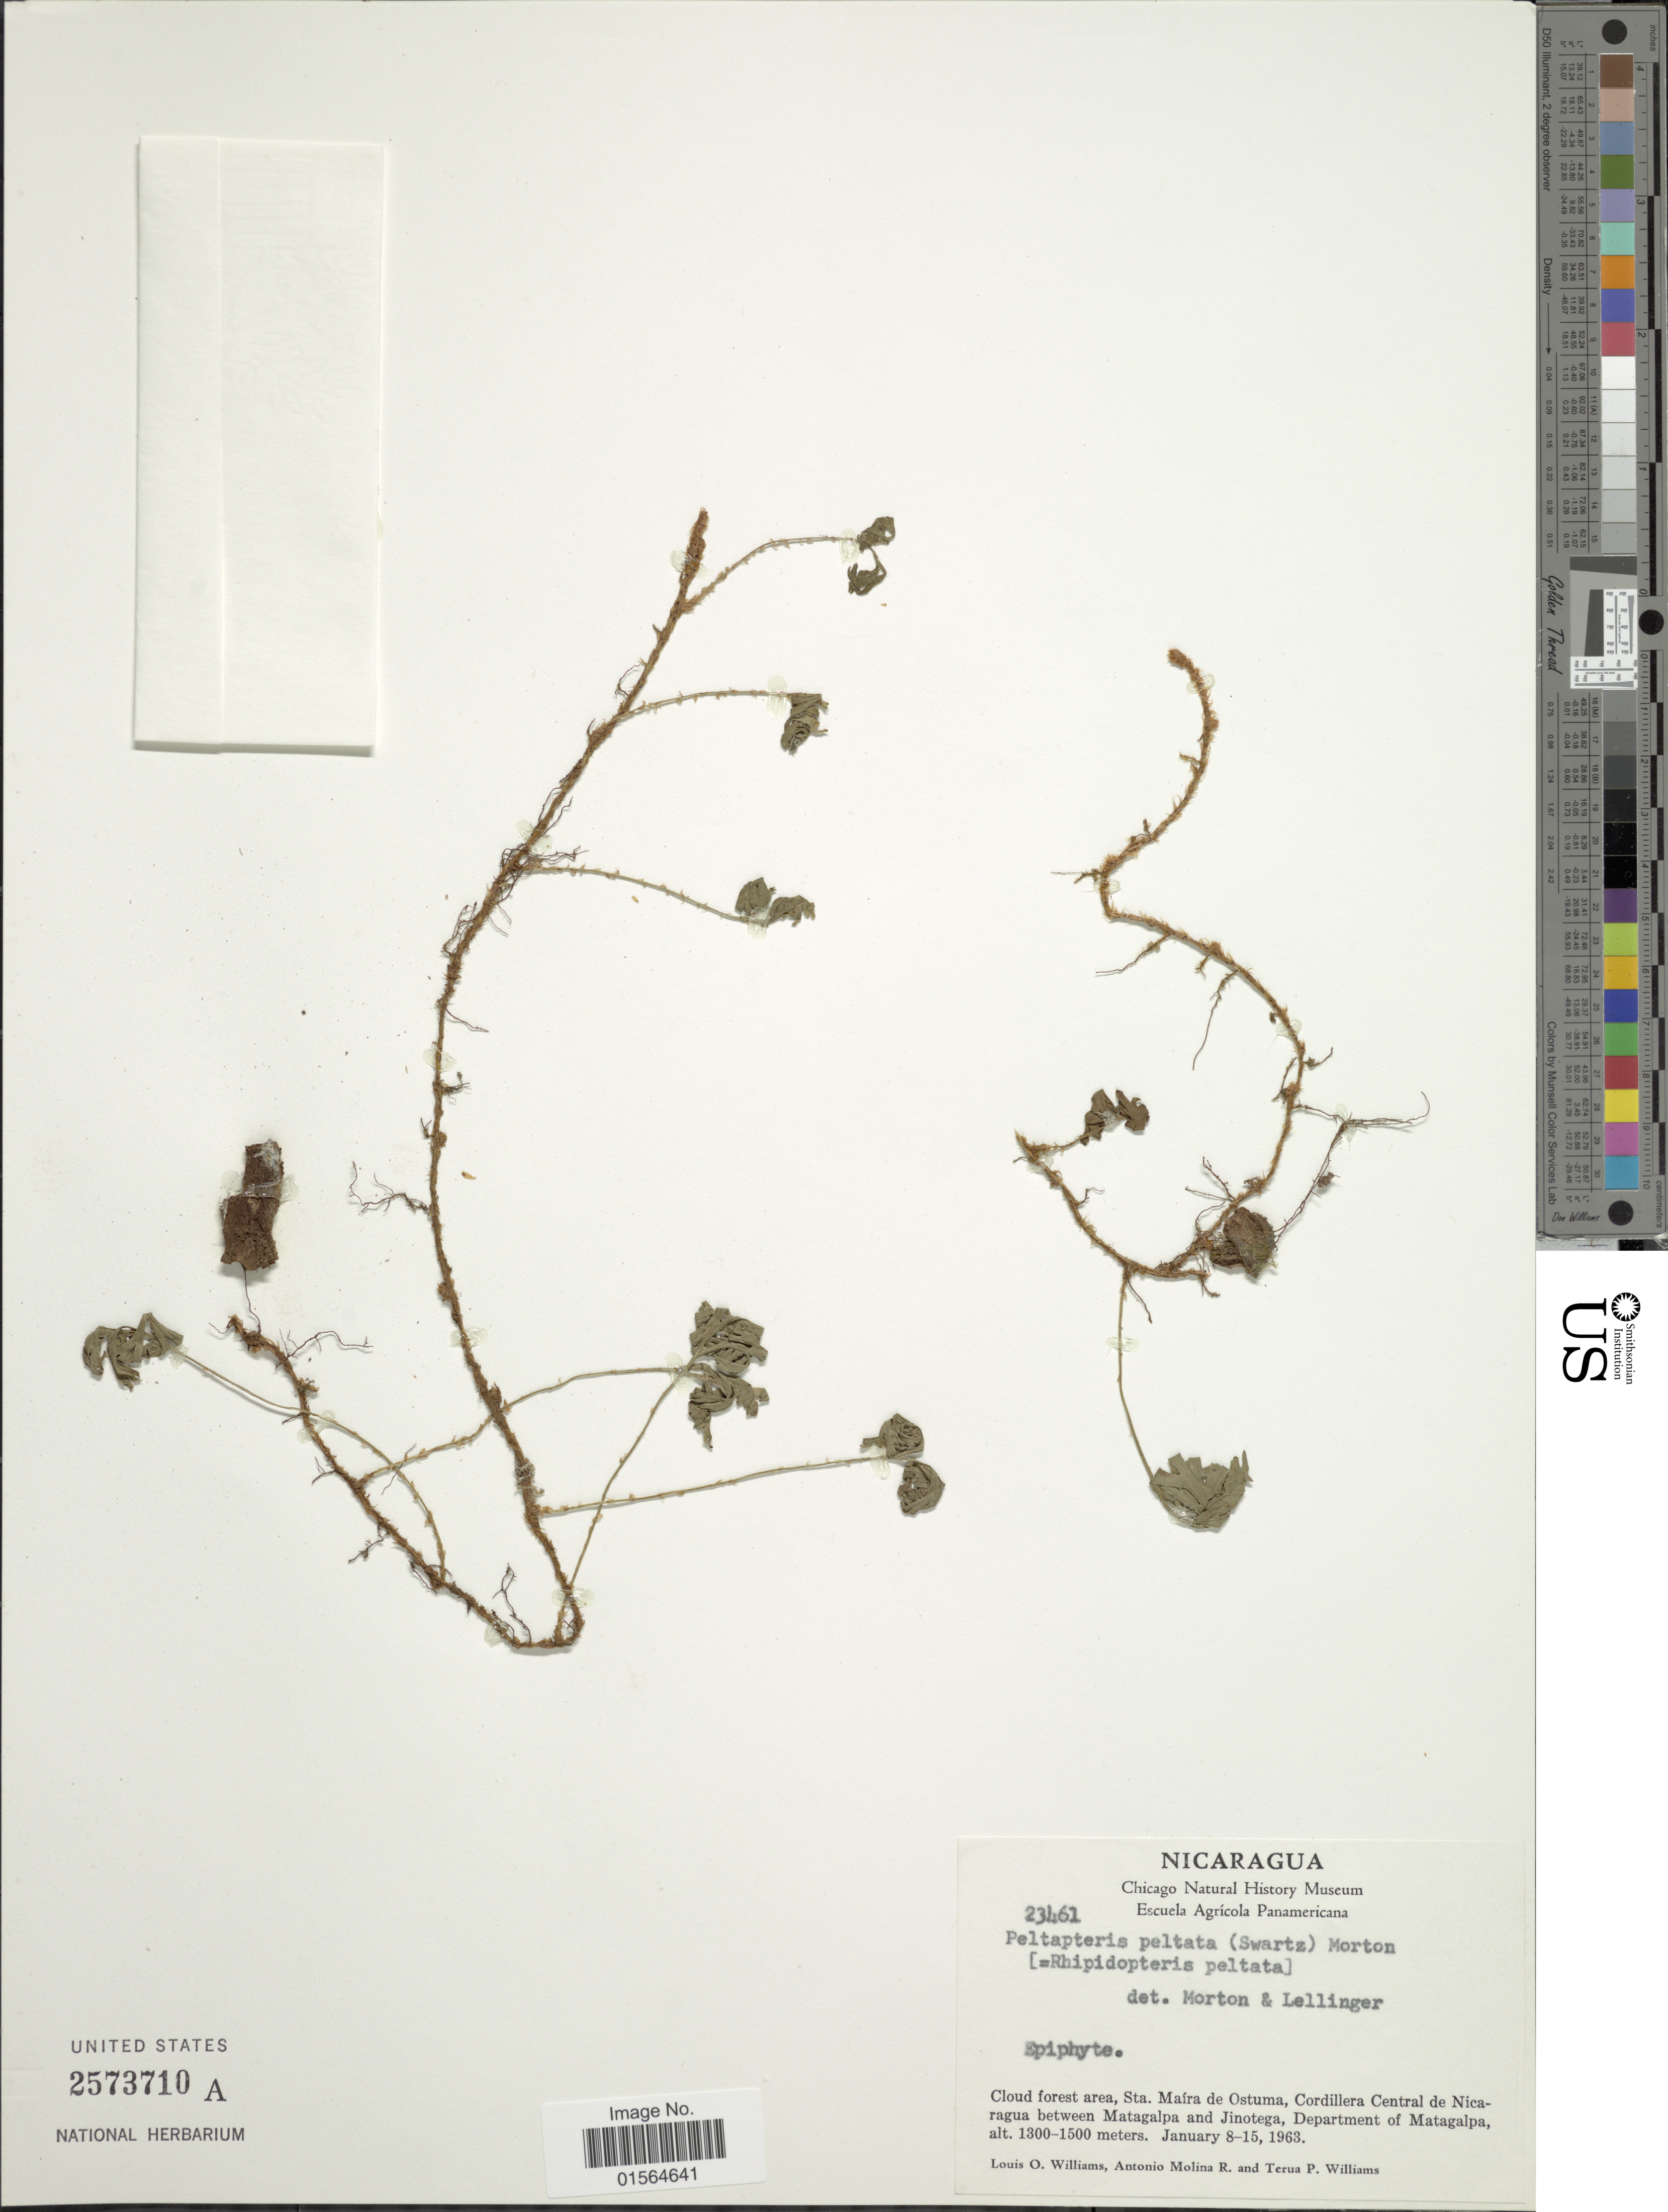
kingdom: Plantae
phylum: Tracheophyta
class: Polypodiopsida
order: Polypodiales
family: Dryopteridaceae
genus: Elaphoglossum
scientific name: Elaphoglossum peltatum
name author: (Sw.) Urb.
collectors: L. O. Williams, A. Molina R. & T. P. Williams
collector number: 23461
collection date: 1963-01-08/1963-01-15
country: Nicaragua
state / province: Matagalpa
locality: Cloud forest area, Sta. Maira de Ostuma, Cordillera Central de Nicaragua between Matagalpa and Jinotega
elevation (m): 1300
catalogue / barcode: US 2573710A